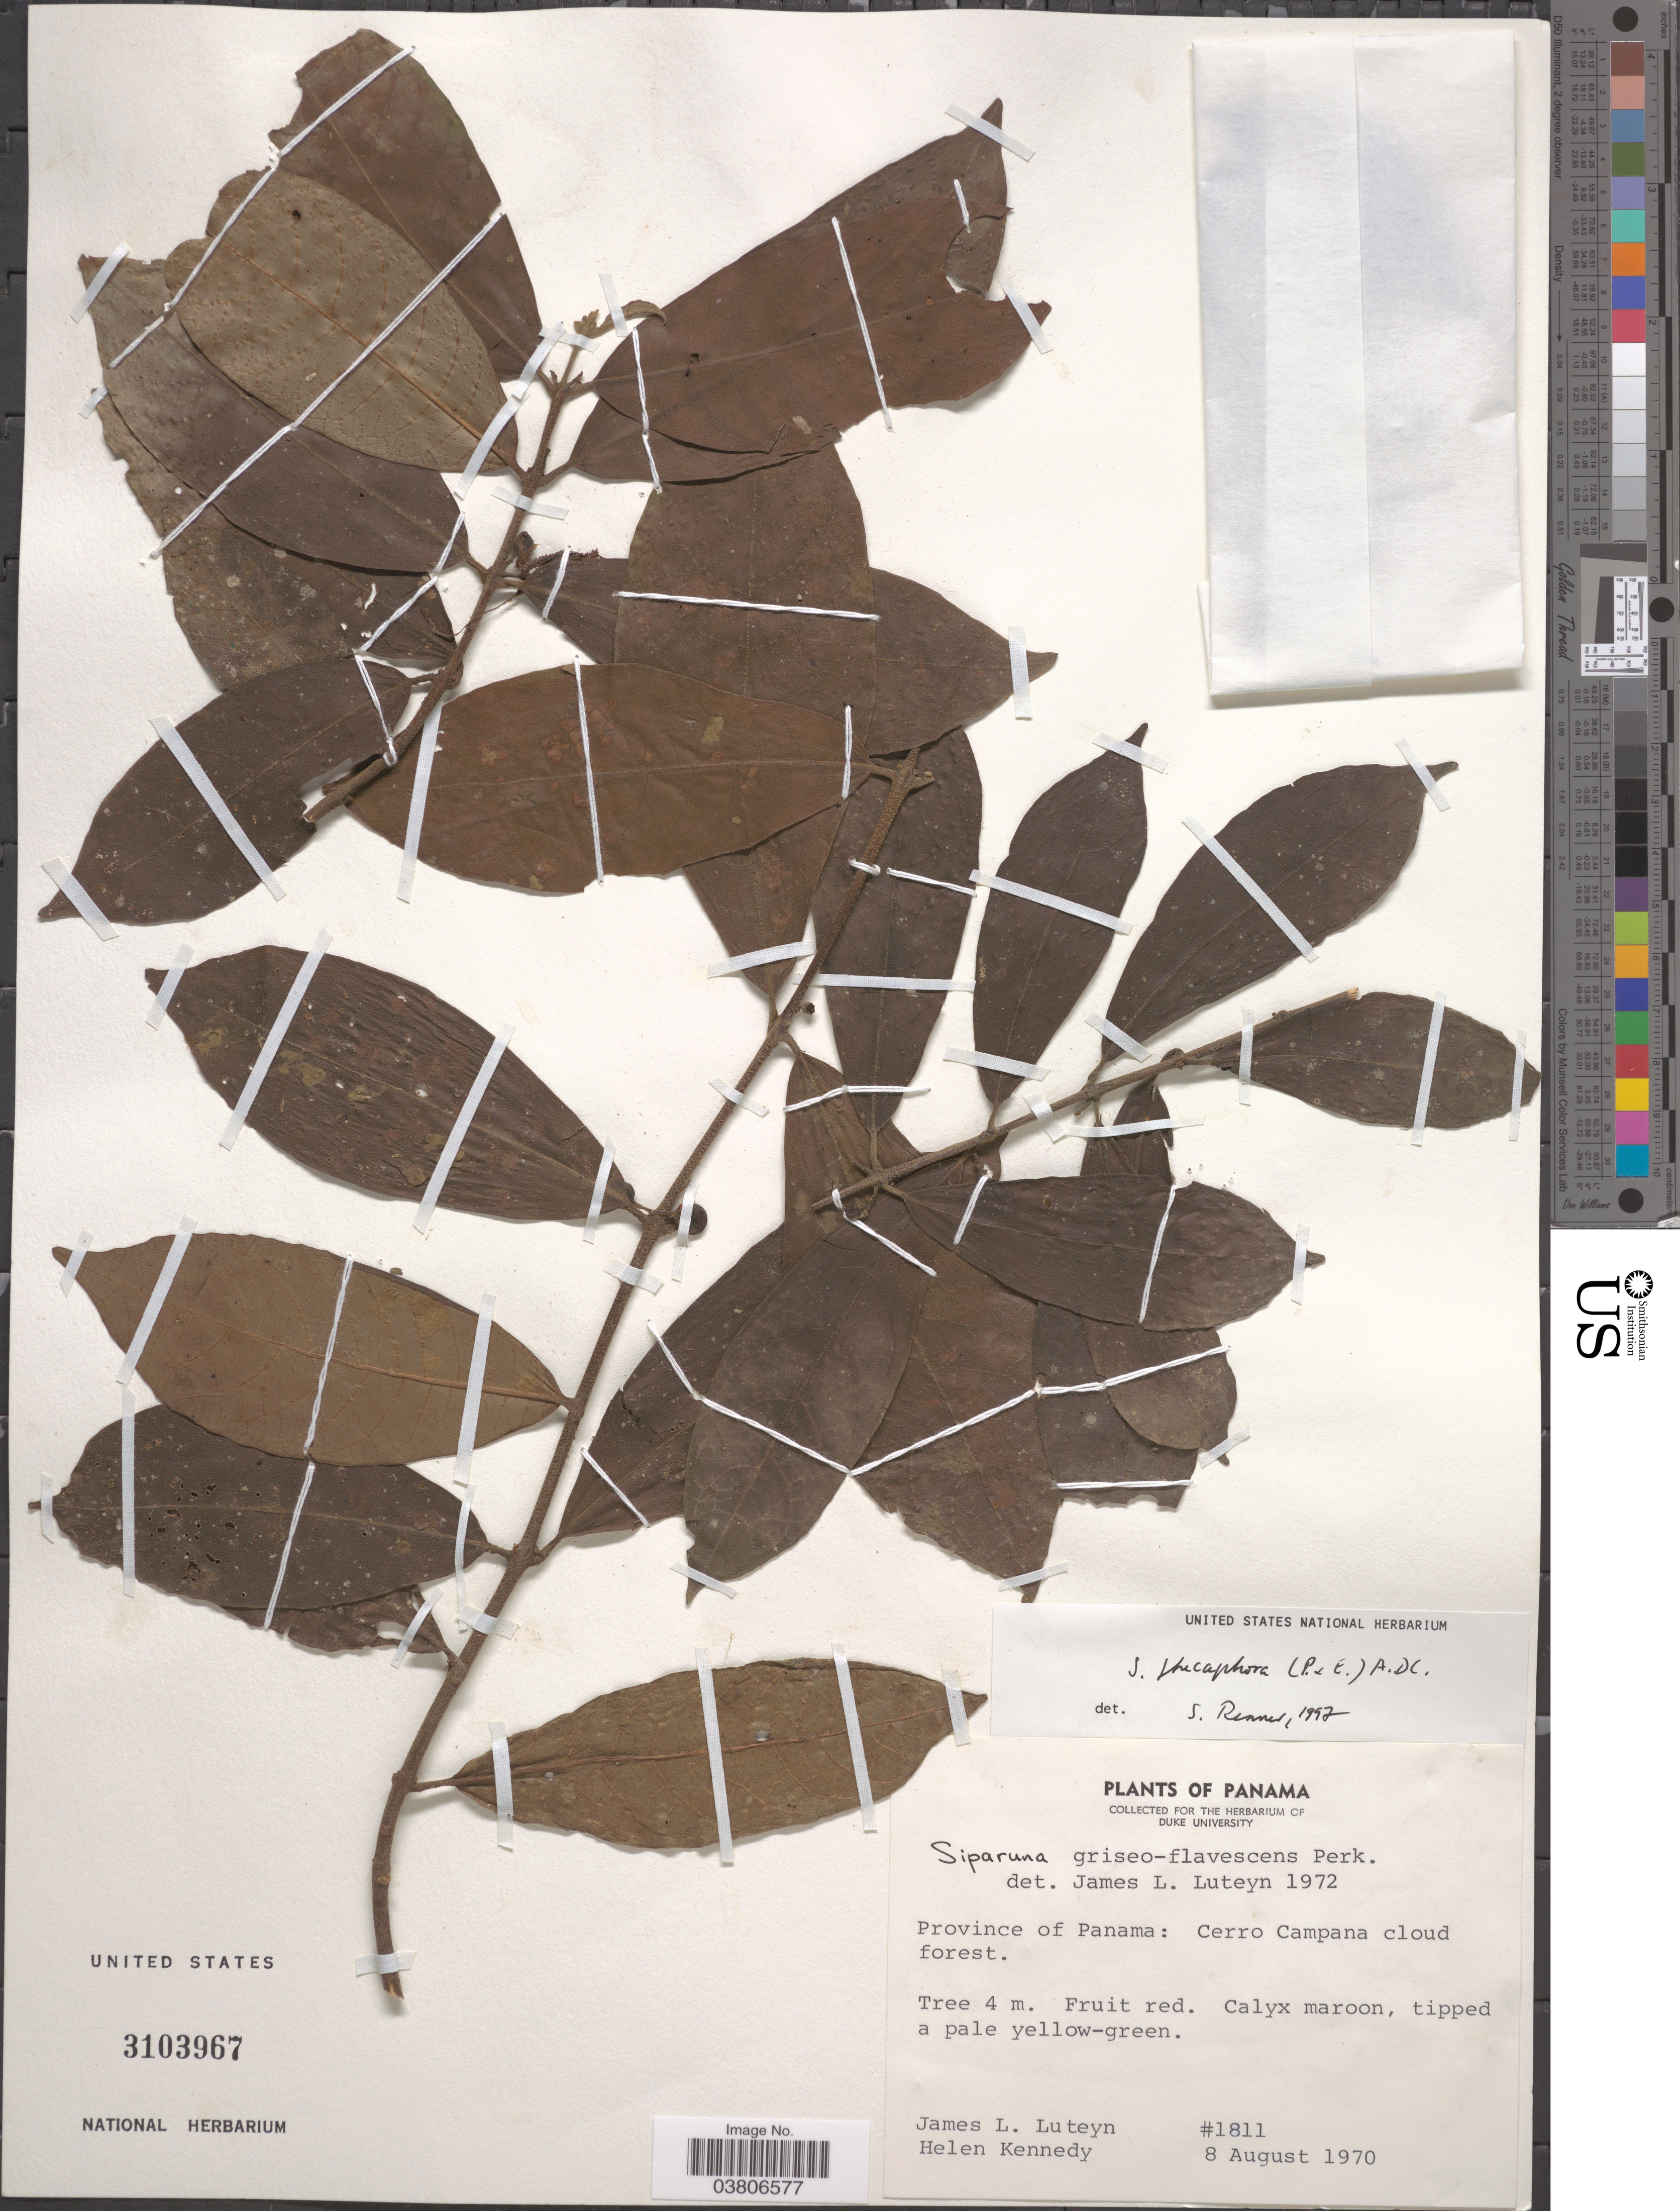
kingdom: Plantae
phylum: Tracheophyta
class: Magnoliopsida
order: Laurales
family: Siparunaceae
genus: Siparuna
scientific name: Siparuna thecaphora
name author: (Poepp. & Endl.) A. DC.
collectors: J. L. Luteyn & H. Kennedy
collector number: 1811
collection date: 1970-08-08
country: Panama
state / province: Panamá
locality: Cerro Campana cloud forest.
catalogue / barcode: US 3103967